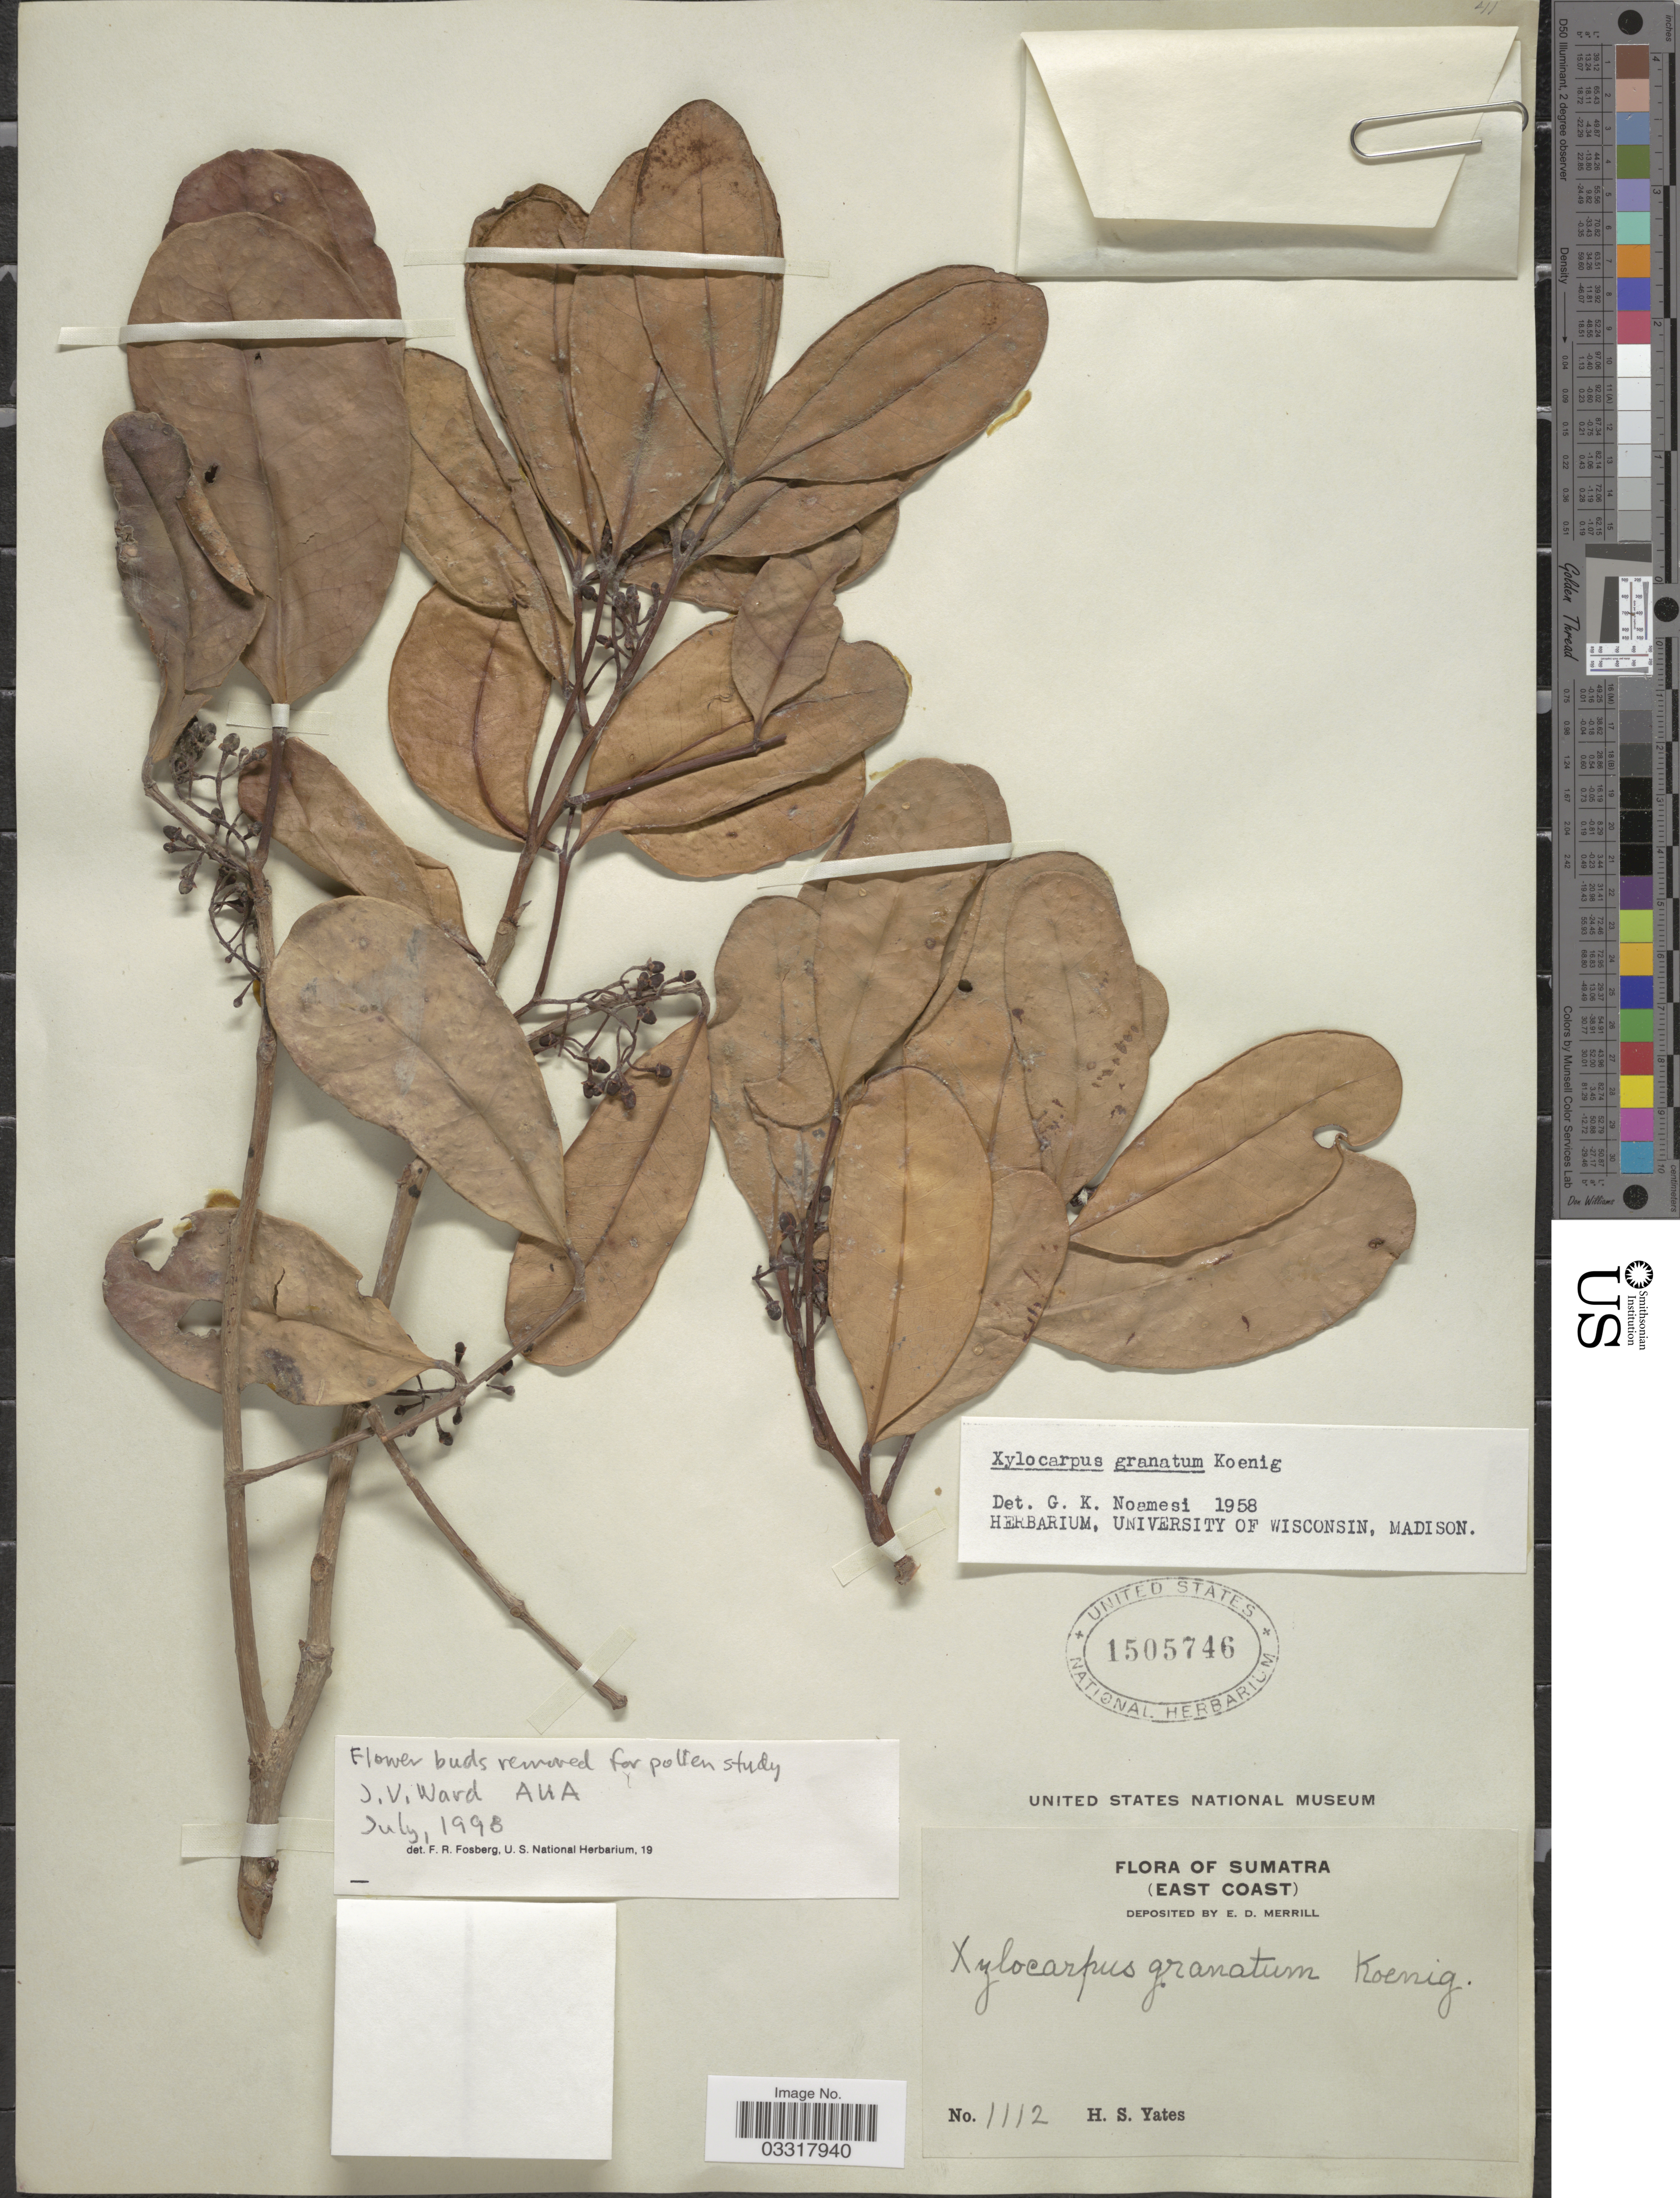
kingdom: Plantae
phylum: Tracheophyta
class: Magnoliopsida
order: Sapindales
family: Meliaceae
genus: Xylocarpus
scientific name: Xylocarpus granatum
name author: J. Koenig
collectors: H. S. Yates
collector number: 1112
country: Indonesia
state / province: Sumatra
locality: (East Coast).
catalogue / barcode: US 1505746